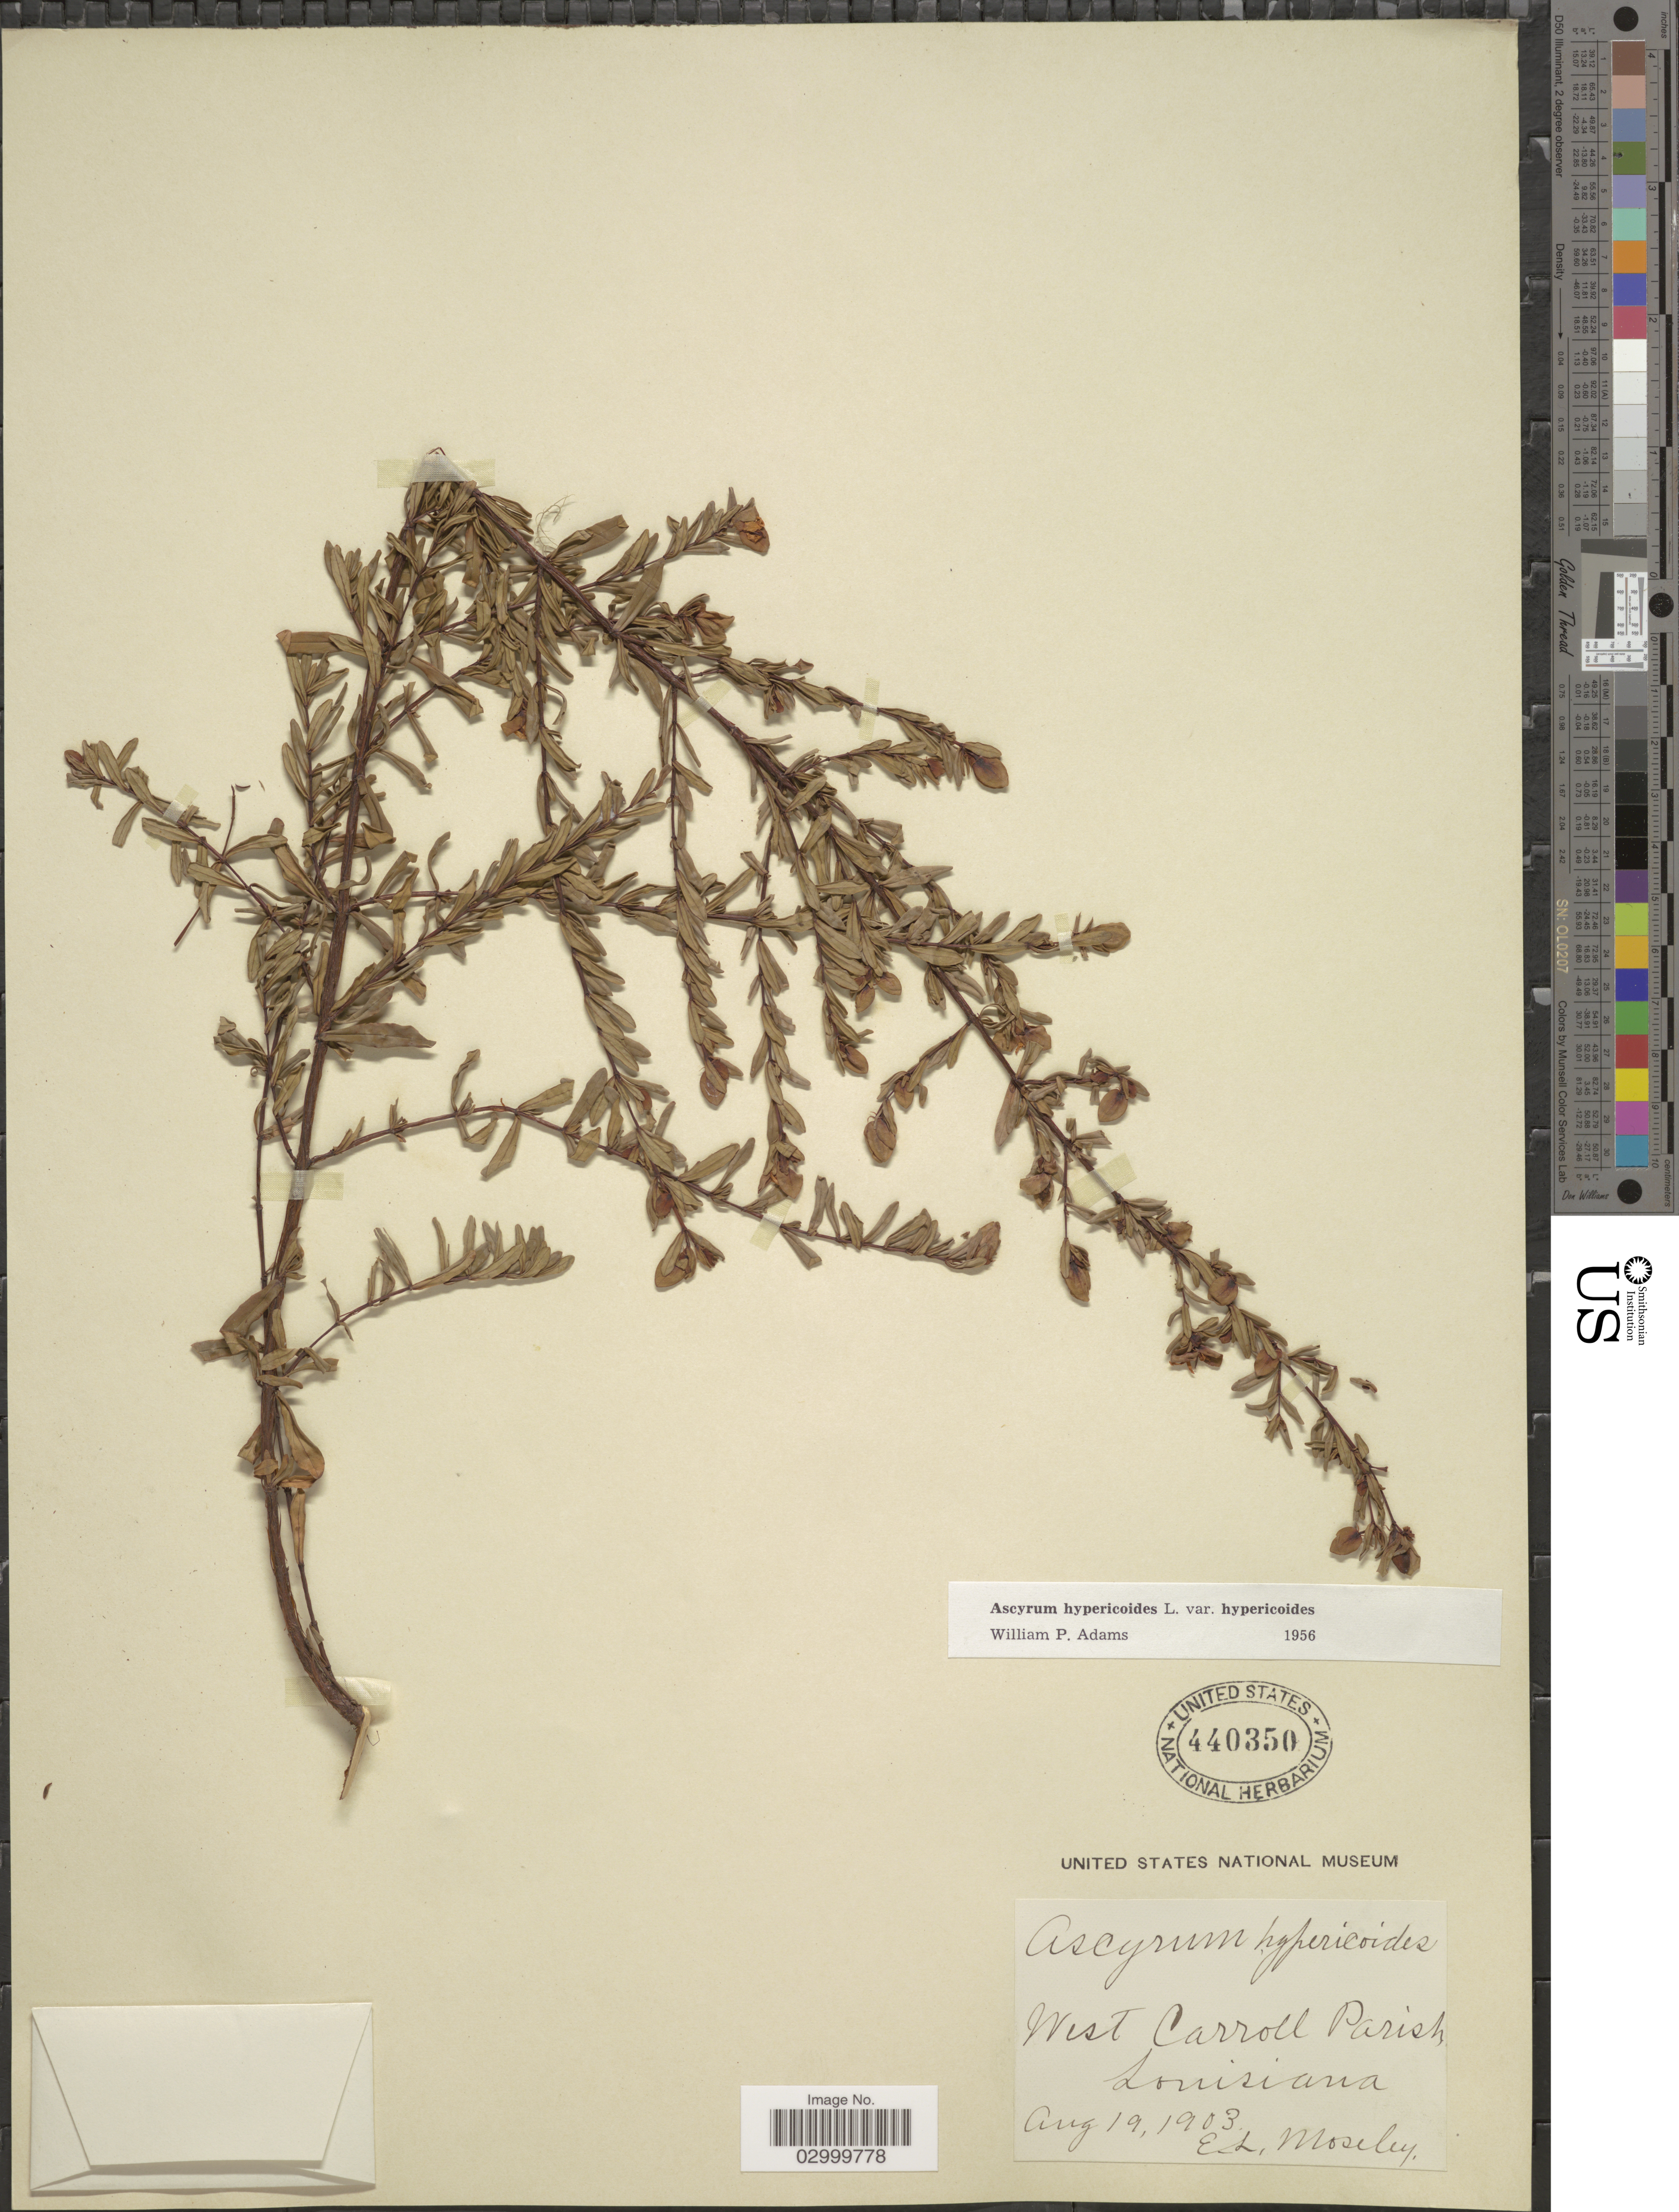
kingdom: Plantae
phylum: Tracheophyta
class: Magnoliopsida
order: Malpighiales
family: Hypericaceae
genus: Hypericum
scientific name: Hypericum hypericoides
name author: (L.) Crantz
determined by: Strong, Mark T., (BOT), Smithsonian Institution - National Museum of Natural History (UNITED STATES)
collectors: E. Moseley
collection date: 1903-08-19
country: United States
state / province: Louisiana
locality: West Carroll Parish.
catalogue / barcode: US 440350